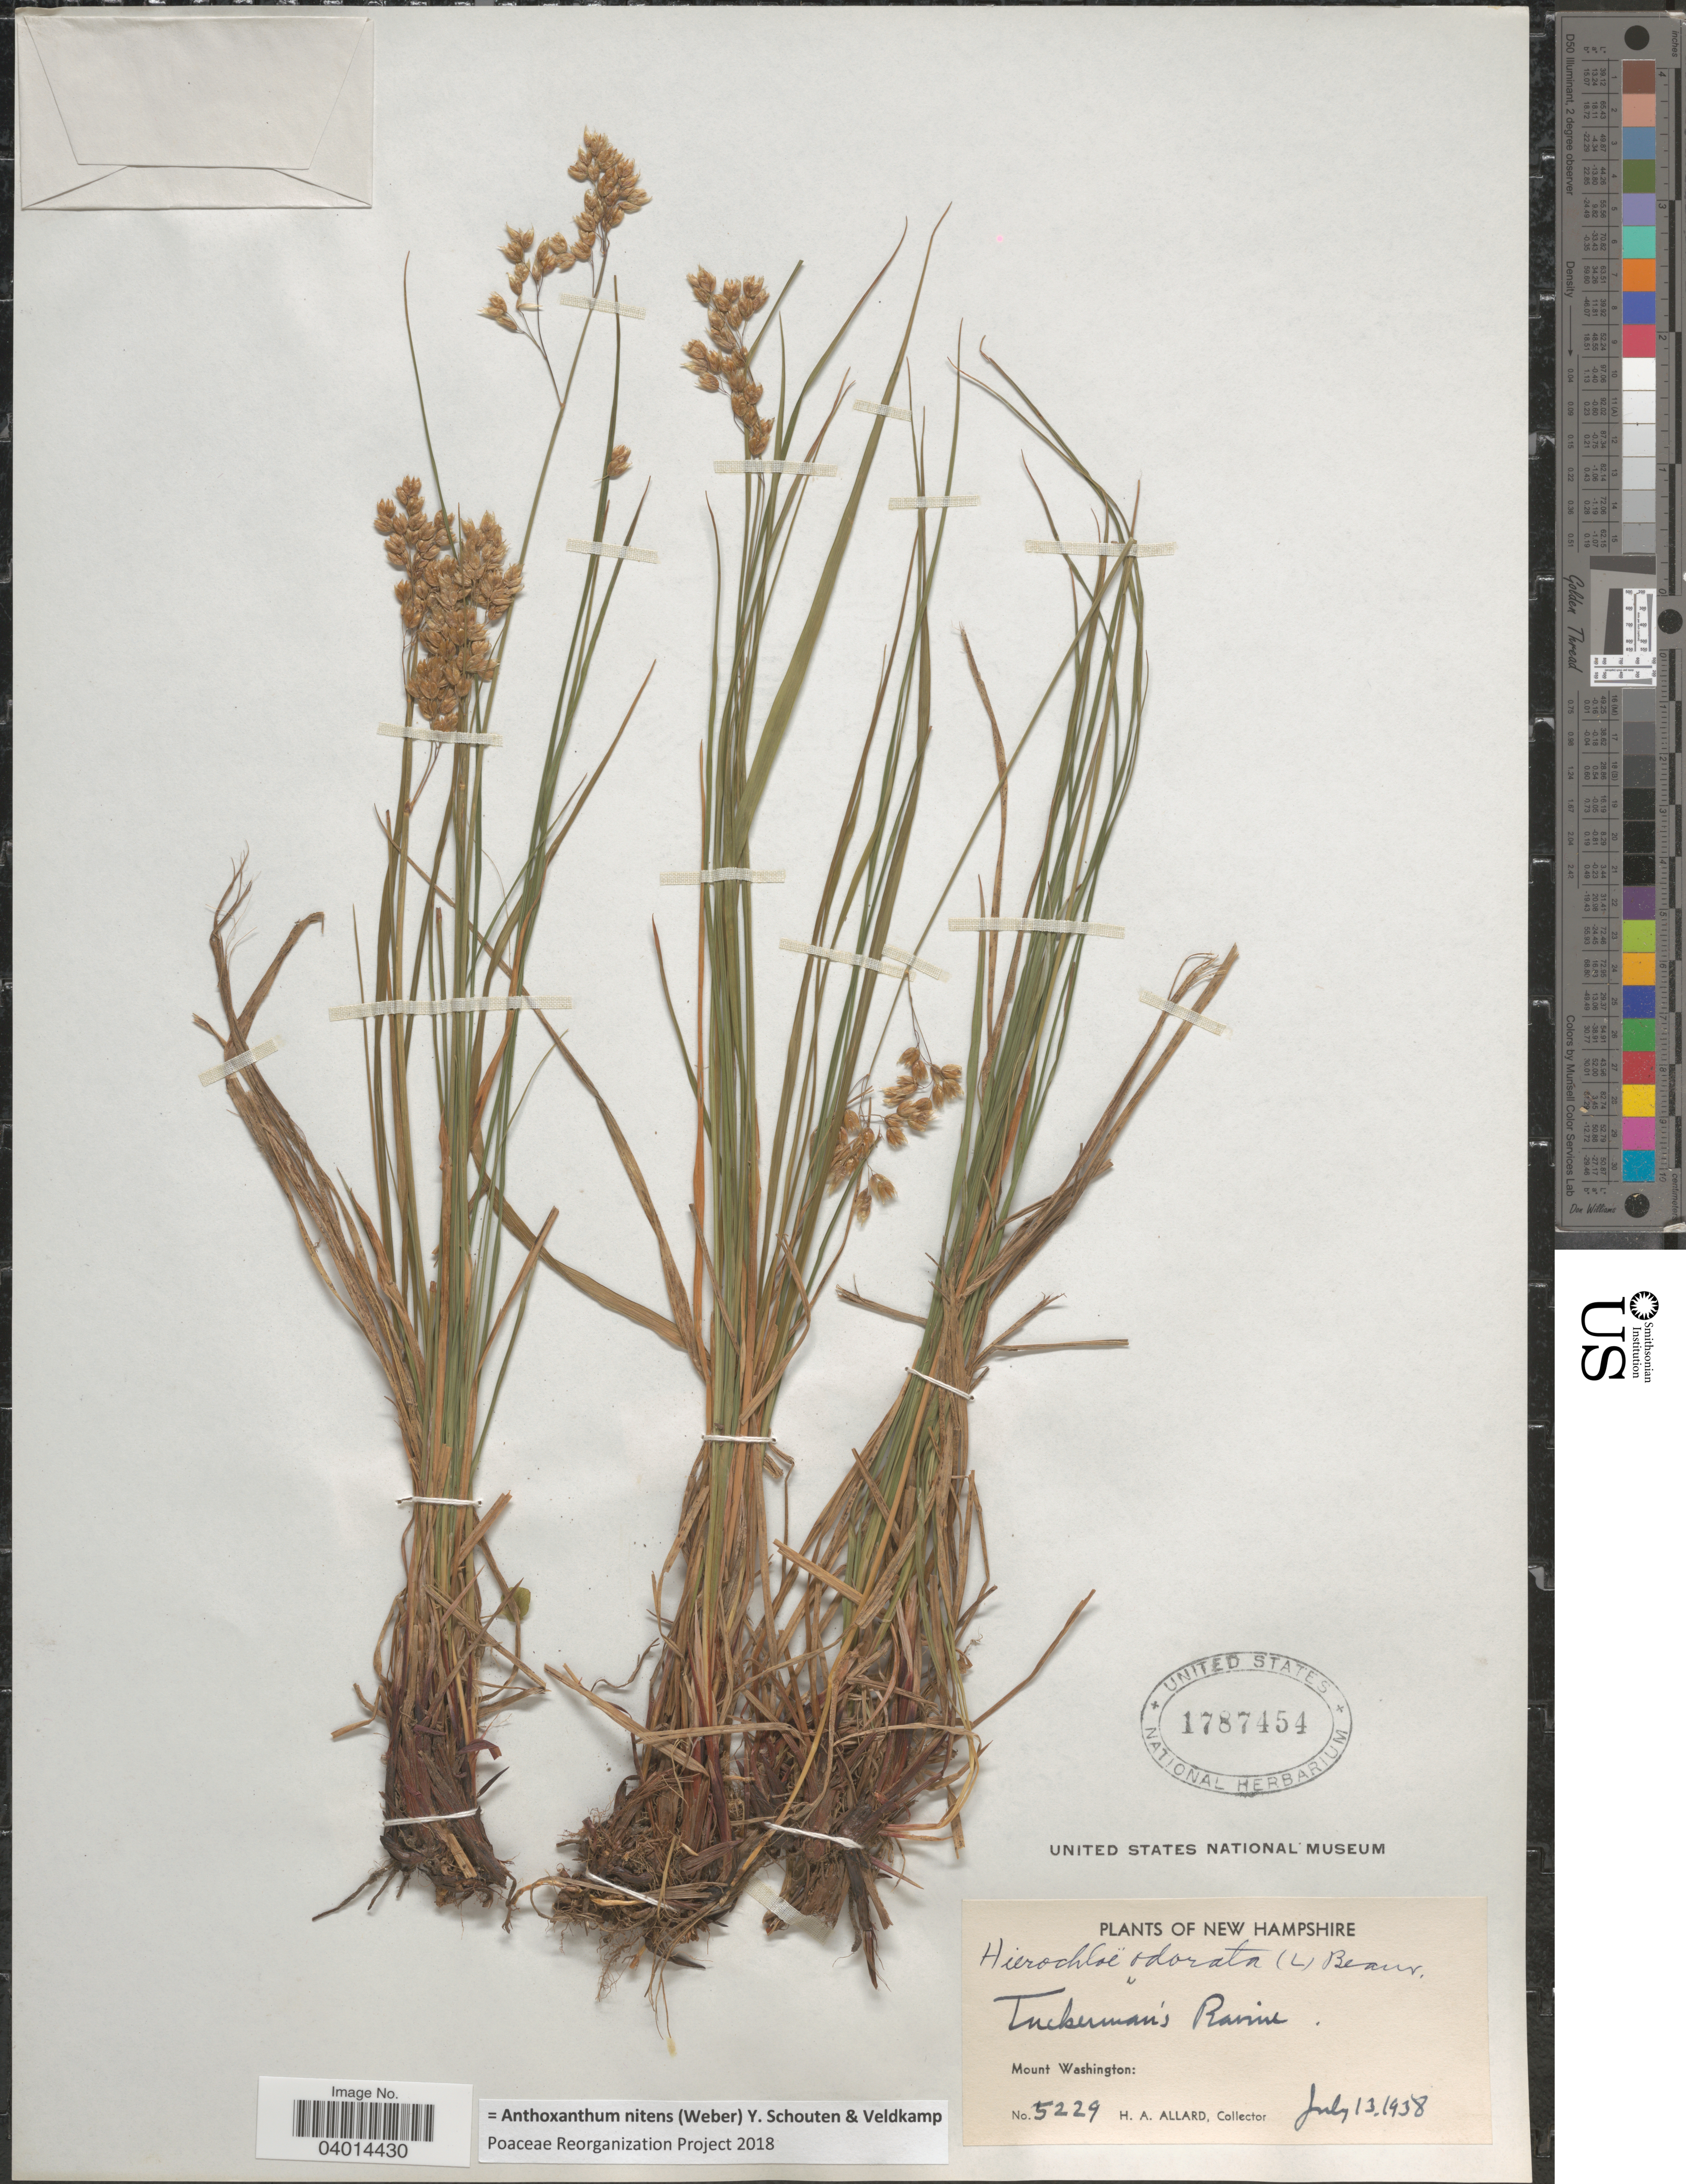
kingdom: Plantae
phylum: Tracheophyta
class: Liliopsida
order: Poales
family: Poaceae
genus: Anthoxanthum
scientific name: Anthoxanthum nitens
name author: (G.H. Weber) R.T.A. Schouten & Veldkamp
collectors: H. A. Allard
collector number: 5229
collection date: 1938-07-13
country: United States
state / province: New Hampshire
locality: Tuckerman's Ravine. Mount Washington.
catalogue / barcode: US 1787454